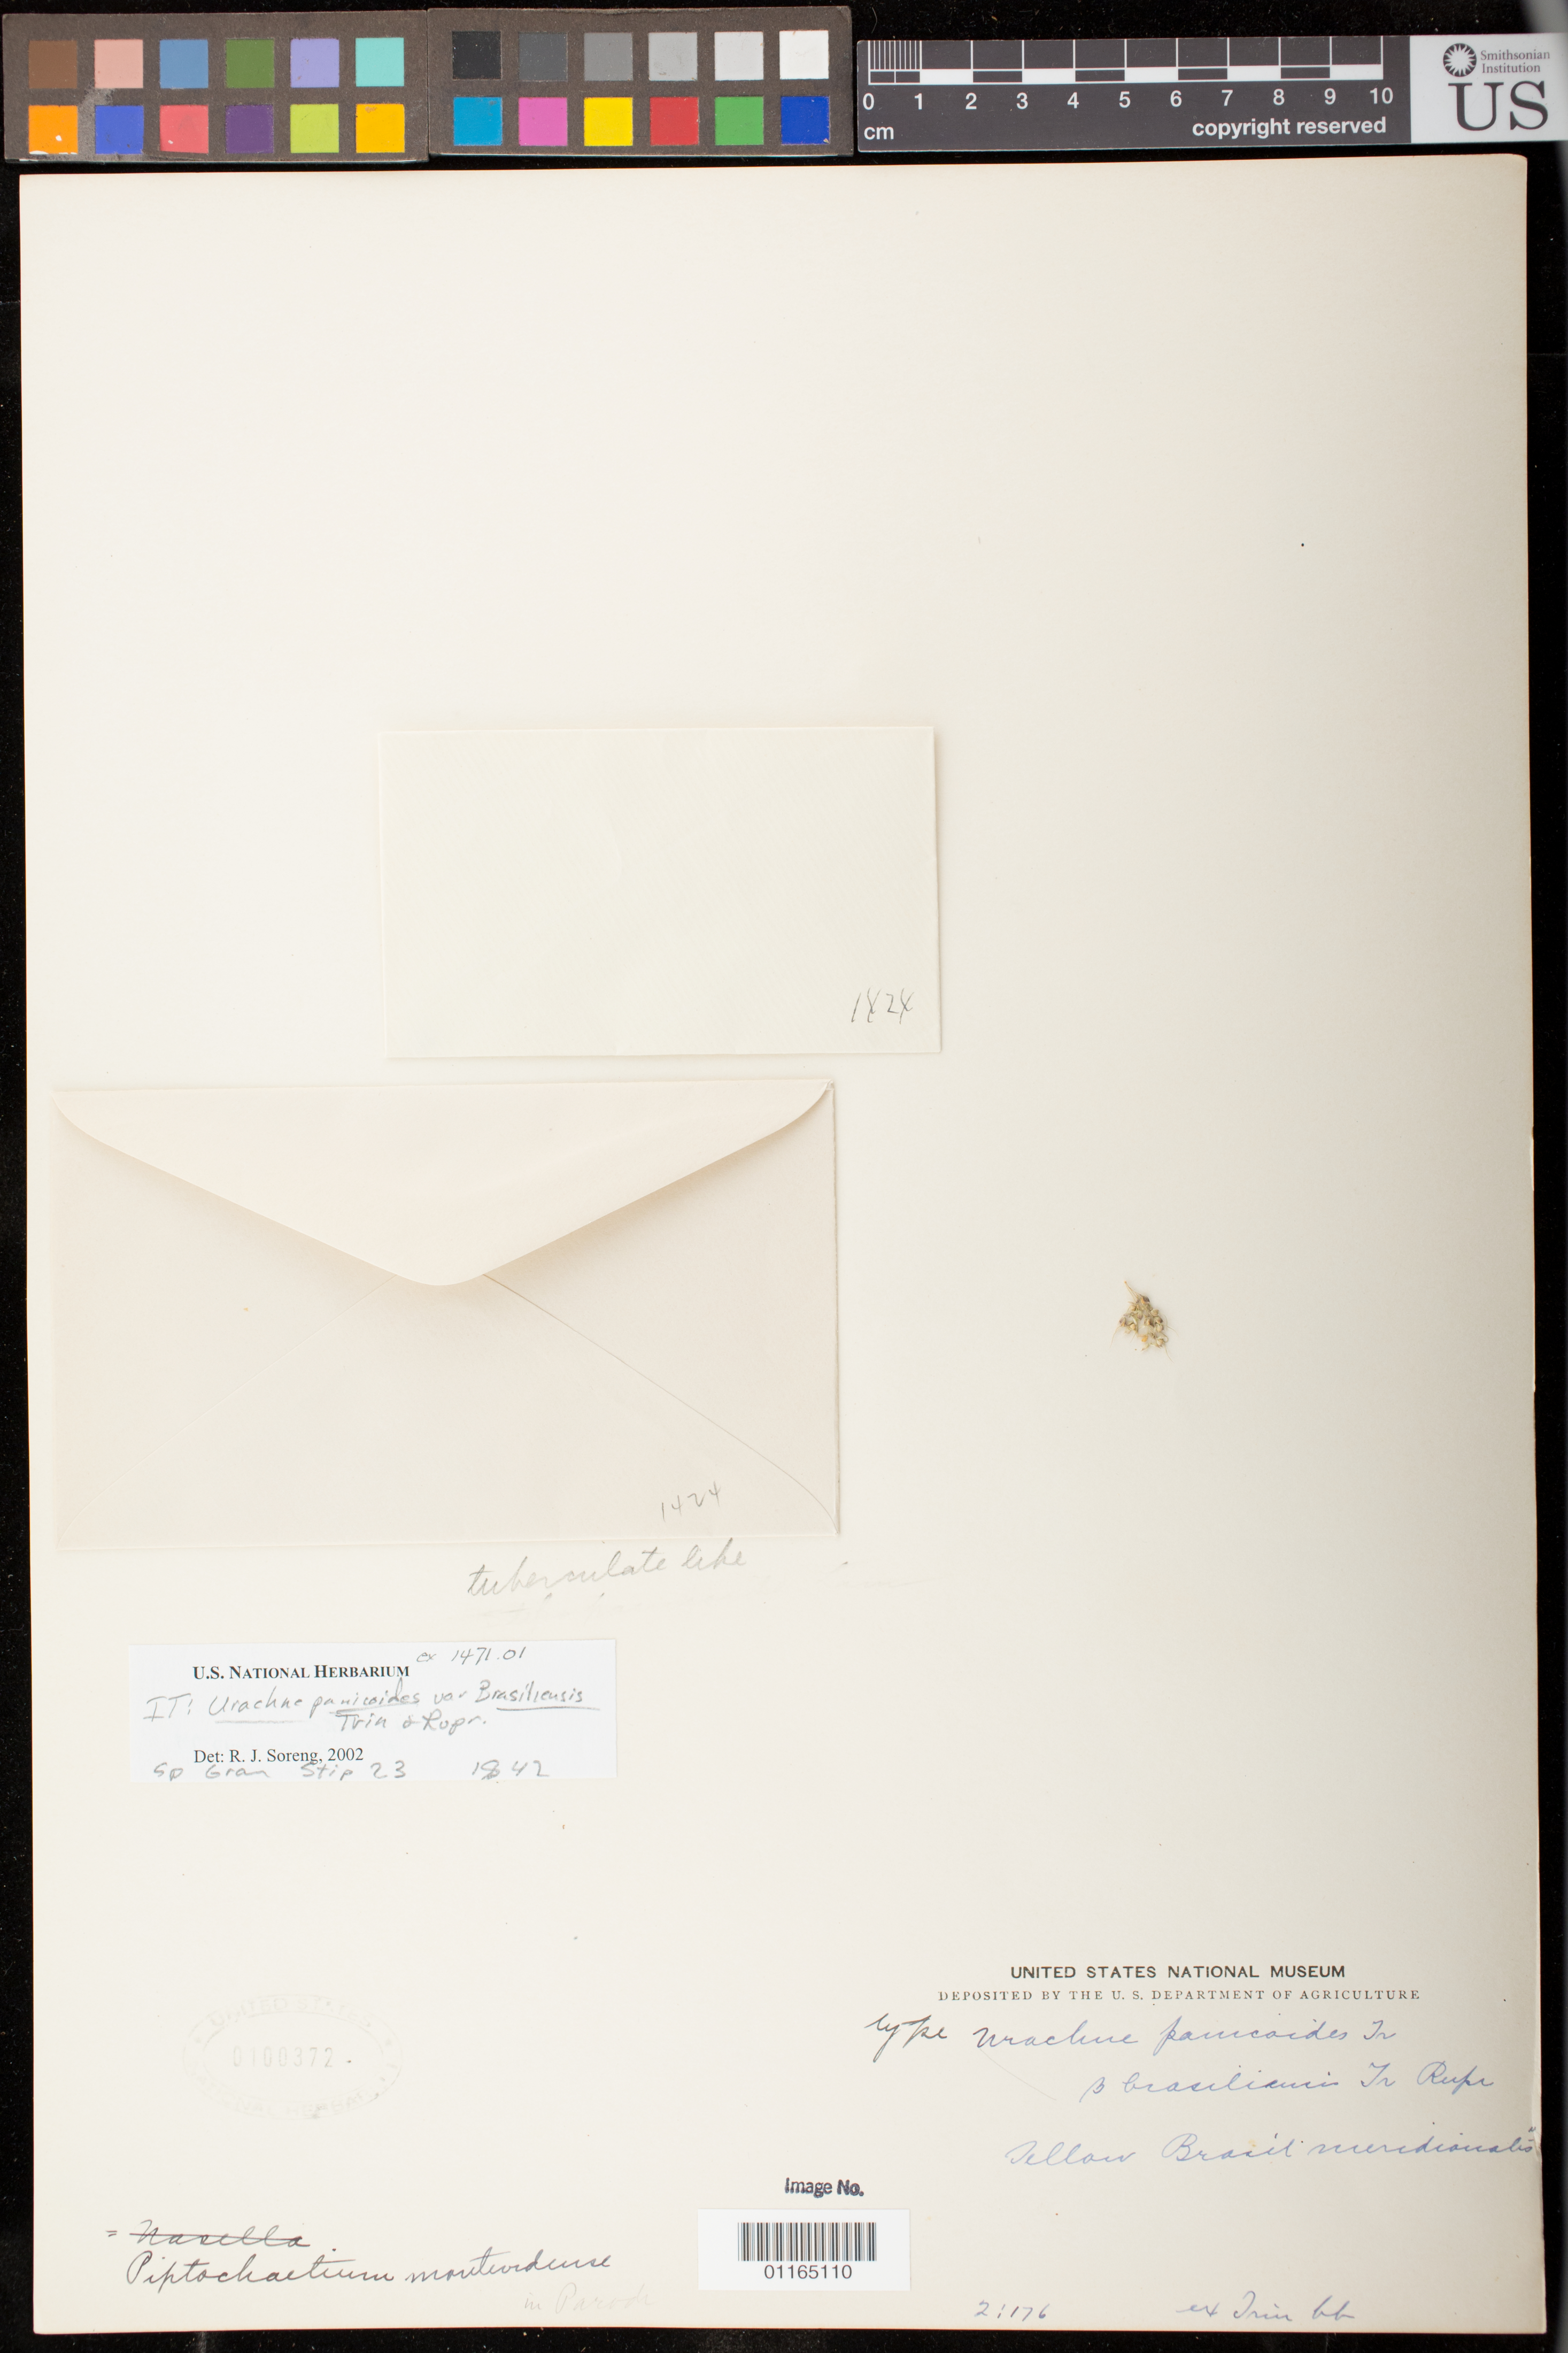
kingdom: Plantae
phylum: Tracheophyta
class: Liliopsida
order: Poales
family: Poaceae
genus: Urachne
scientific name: Urachne panicoides var. brasiliensis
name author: Trin. & Rupr.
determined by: Soreng, Robert J., Research Associate (BOT), Smithsonian Institution - National Museum of Natural History (UNITED STATES)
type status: Type Collection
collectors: F. Sellow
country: Brazil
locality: meridianalis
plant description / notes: Fragmentary material of type specimen ex herb. Trin.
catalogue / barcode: US 100372